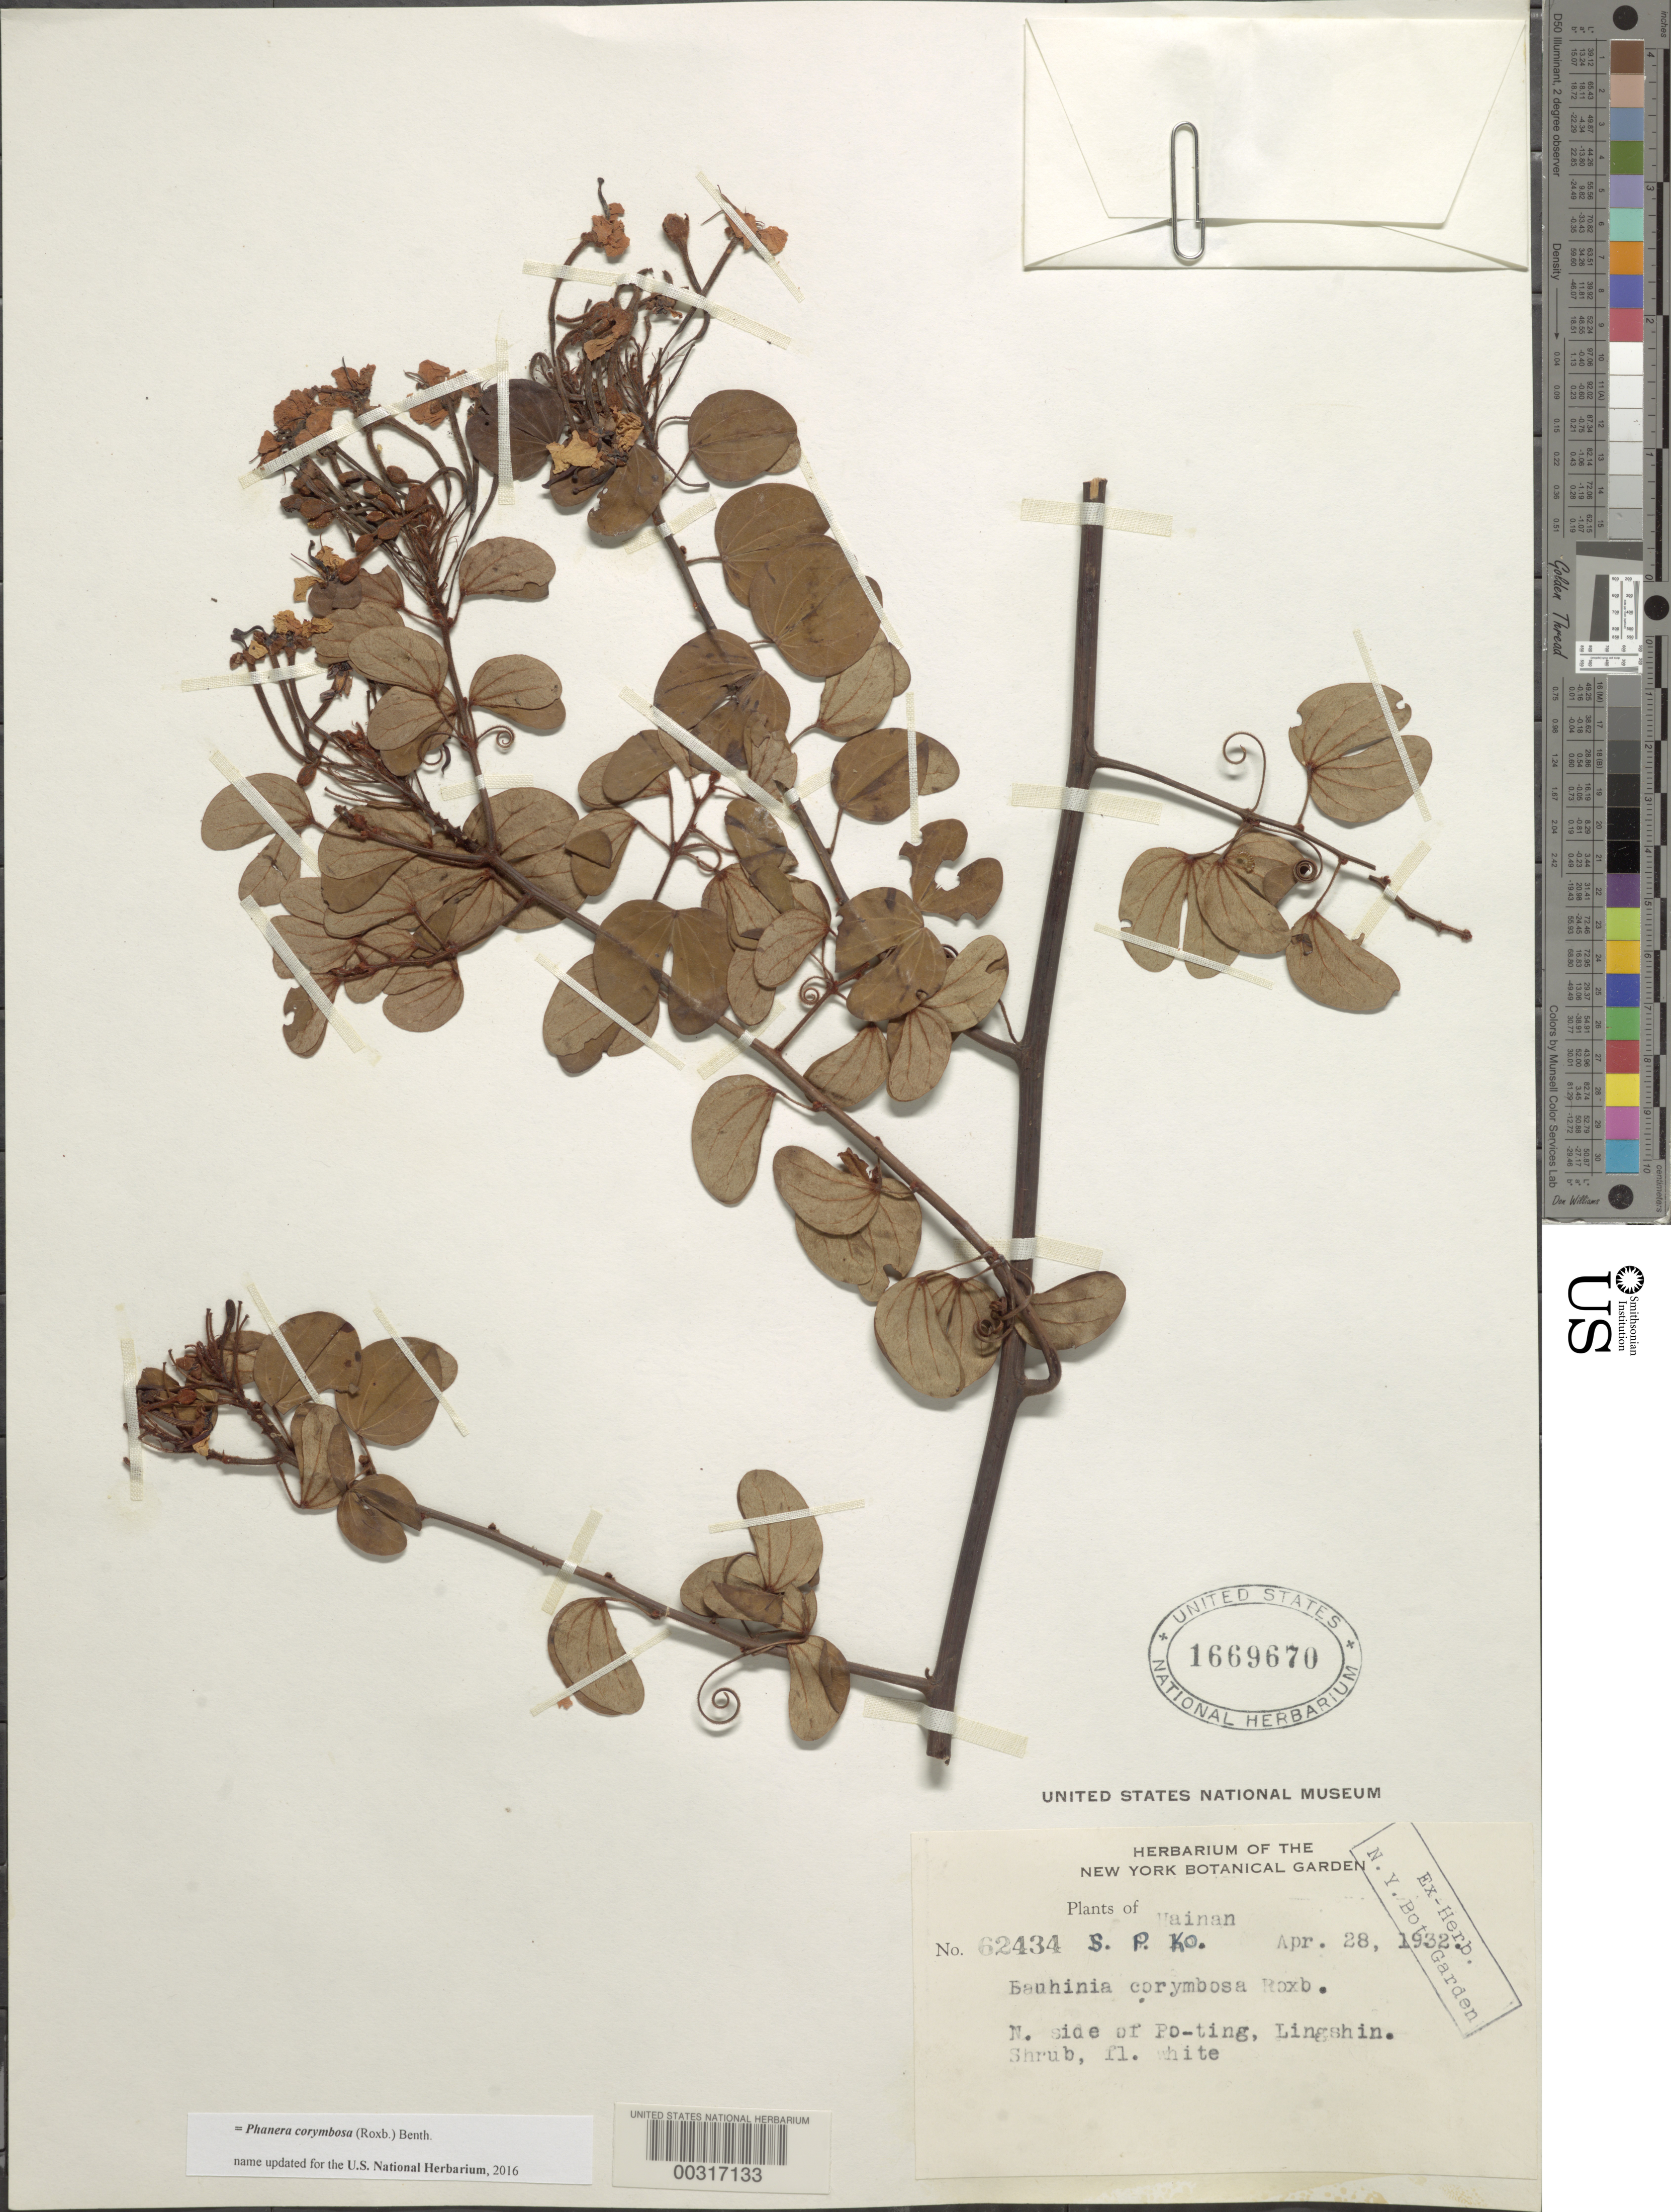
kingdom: Plantae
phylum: Tracheophyta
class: Magnoliopsida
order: Fabales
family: Fabaceae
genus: Phanera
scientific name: Phanera corymbosa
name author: (Roxb.) Benth.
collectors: S. P. Ko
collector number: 62434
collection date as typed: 28 Apr 1932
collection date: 1932-04-28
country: China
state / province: Hainan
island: Hainan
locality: N side of po-ting, lingshin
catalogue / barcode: US 1669670